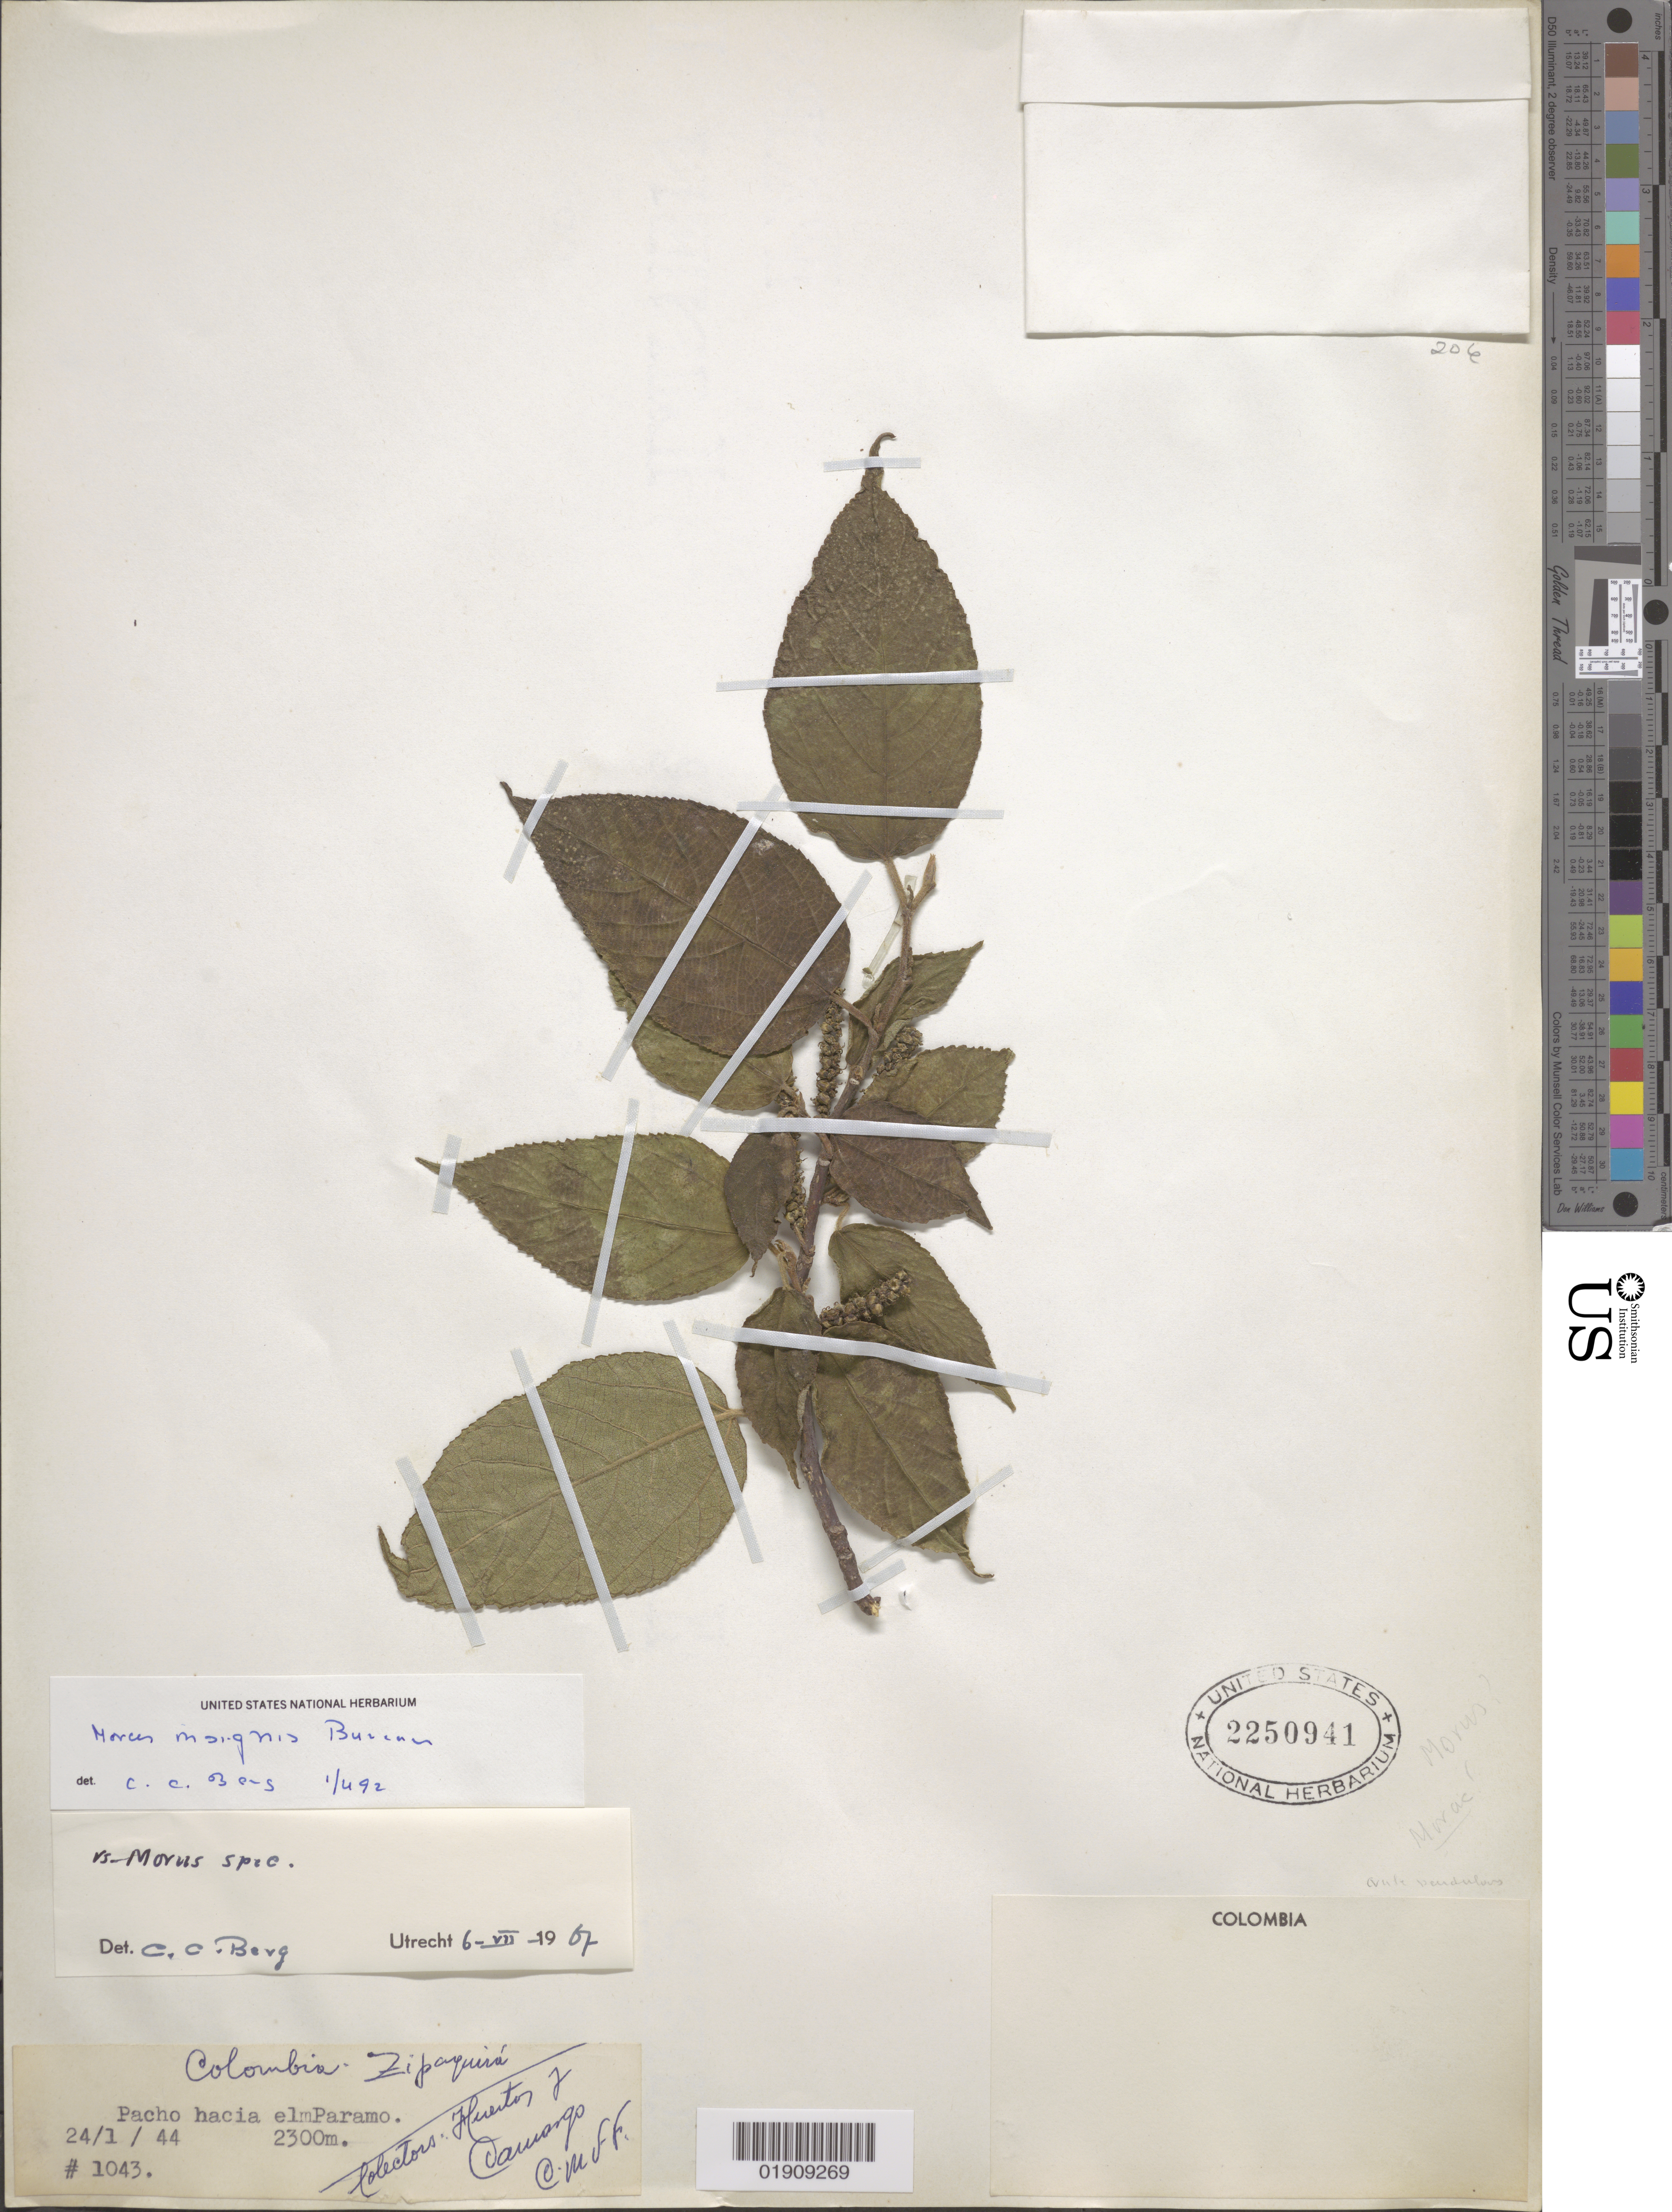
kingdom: Plantae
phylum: Tracheophyta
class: Magnoliopsida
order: Rosales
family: Moraceae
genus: Paratrophis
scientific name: Paratrophis insignis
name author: (Bureau) E. M. Gardner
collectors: H. Camargo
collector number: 1043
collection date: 1944-01-24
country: Colombia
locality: Pacho hacia el Paramo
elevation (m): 2300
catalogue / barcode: US 2250941